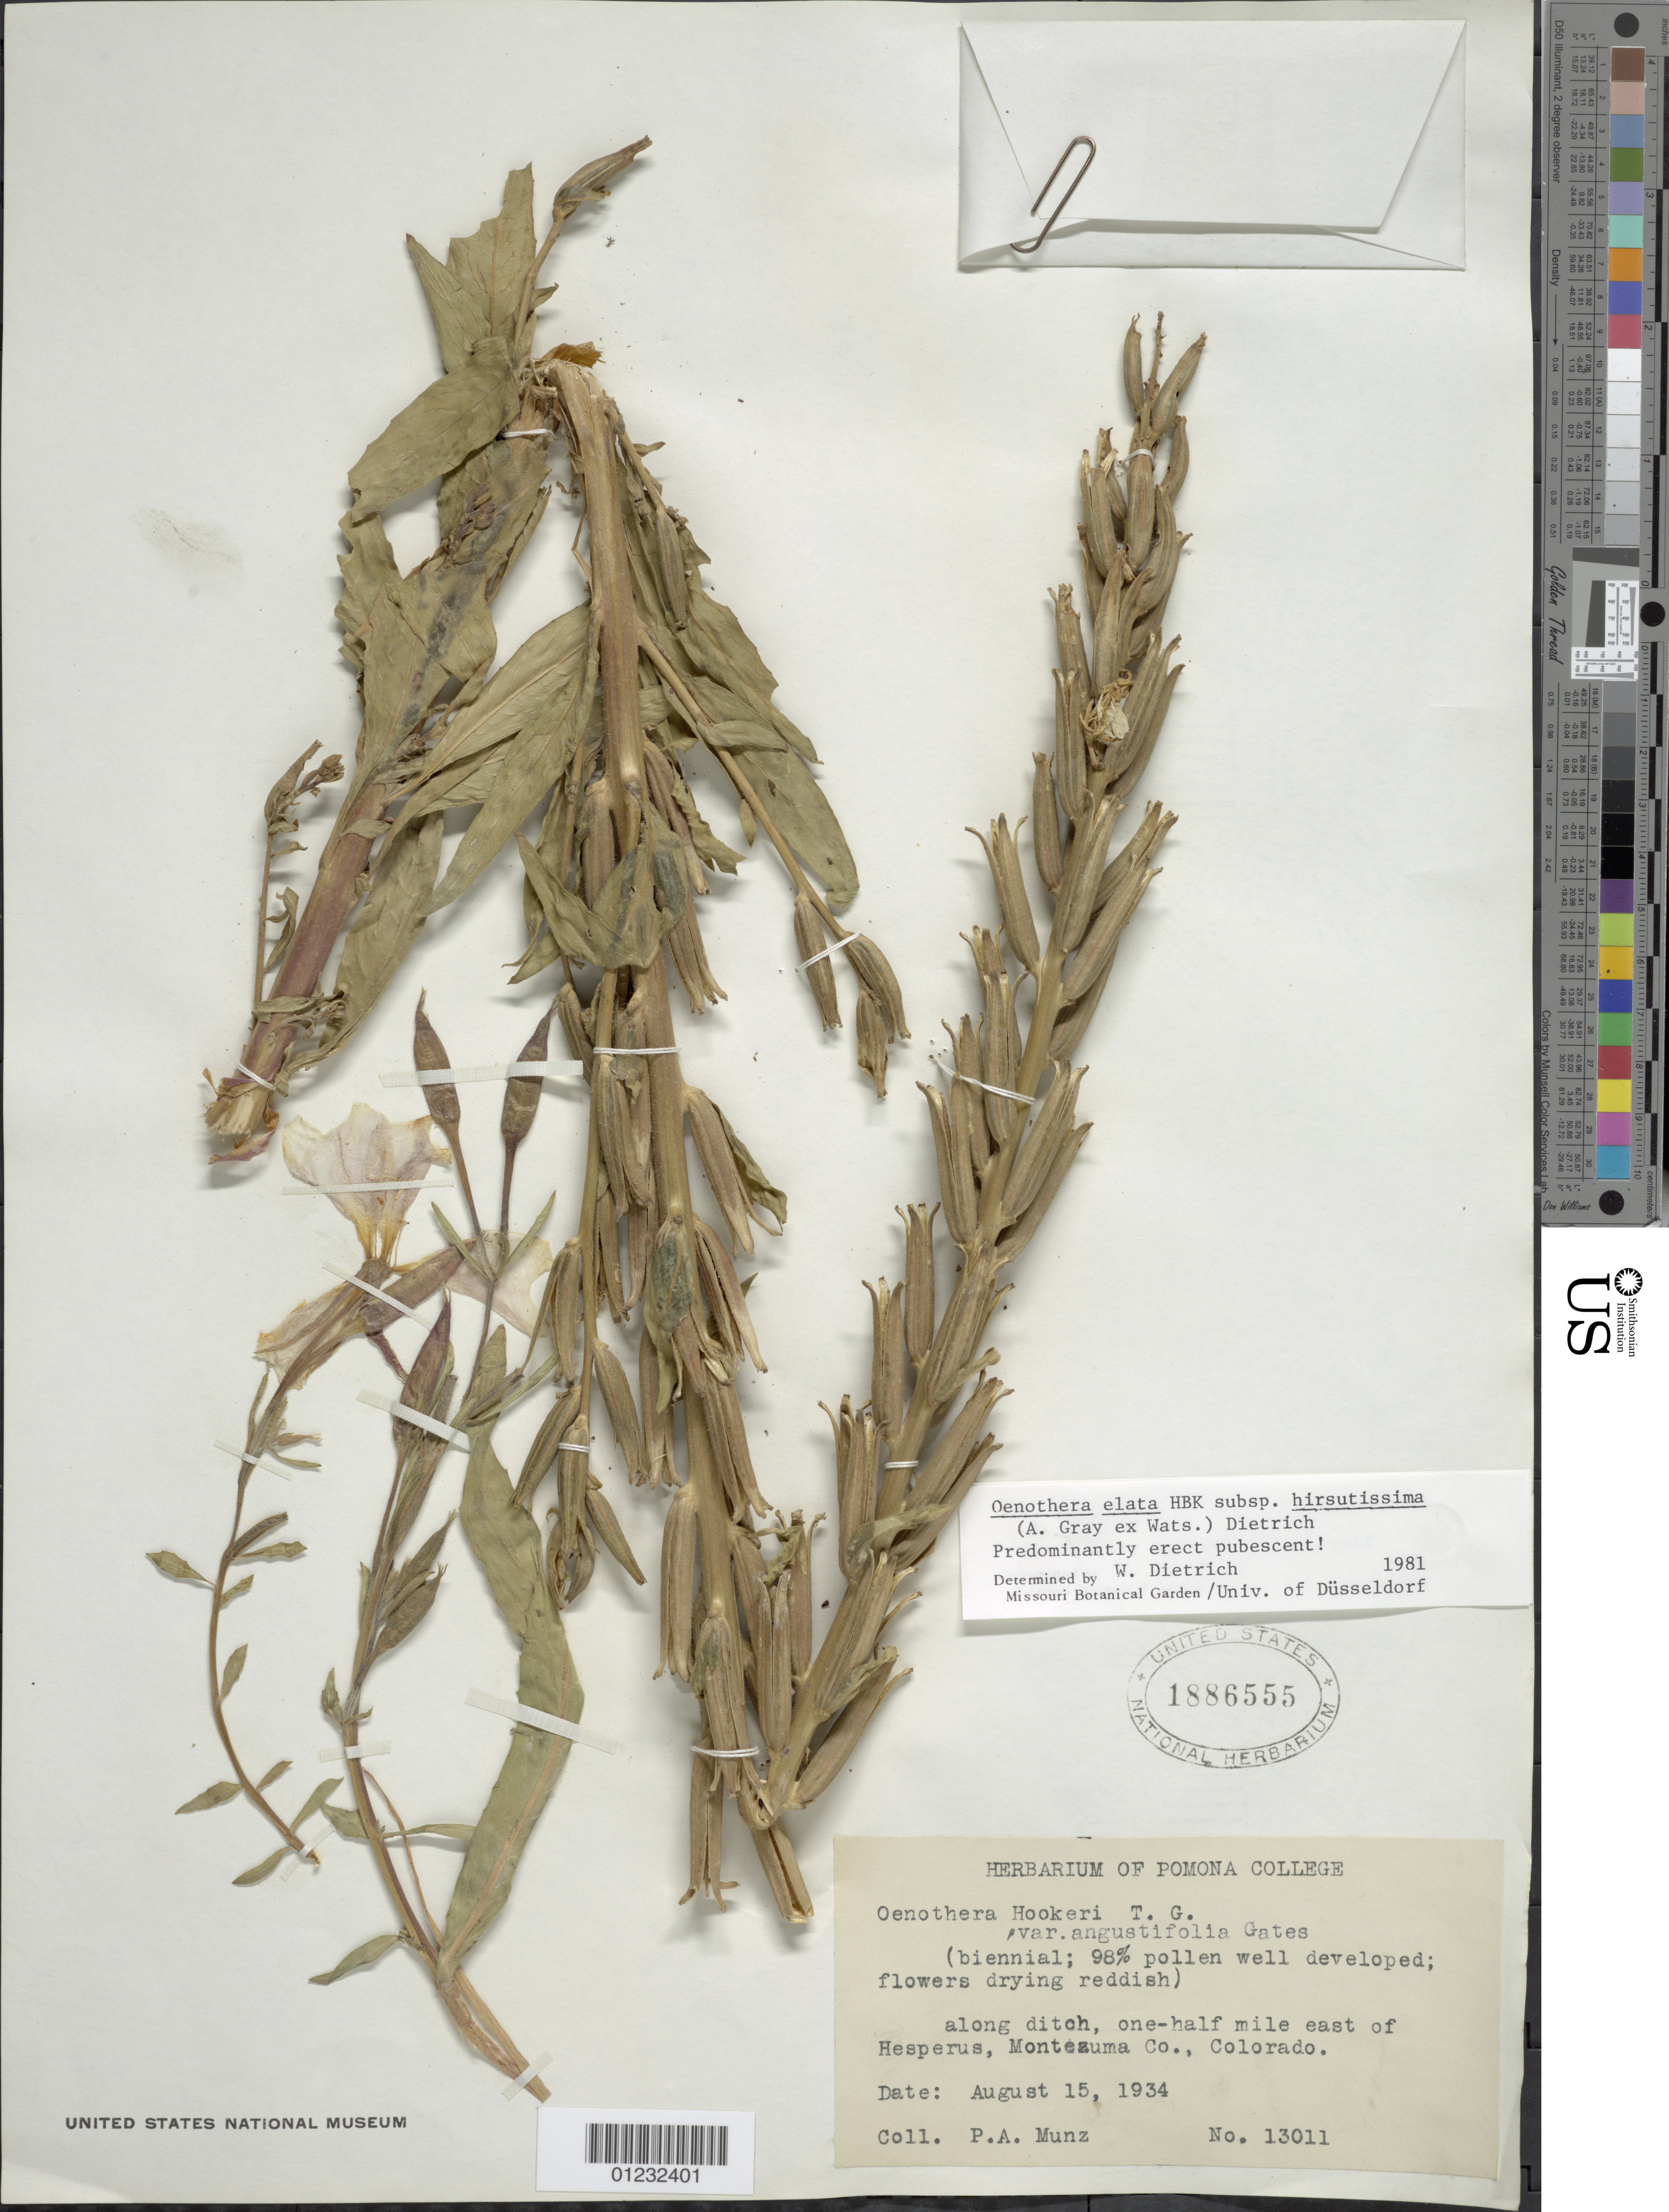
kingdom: Plantae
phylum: Tracheophyta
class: Magnoliopsida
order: Myrtales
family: Onagraceae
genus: Oenothera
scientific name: Oenothera elata subsp. hirsutissima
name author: (A. Gray ex S. Watson) W. Dietr.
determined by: Dietrich, W.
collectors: P. A. Munz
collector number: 13011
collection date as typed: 15 May 1934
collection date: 1934-05-15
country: United States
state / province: Colorado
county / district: Montezuma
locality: One-half mile East of Hesperus.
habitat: Along ditches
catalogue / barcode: US 1886555